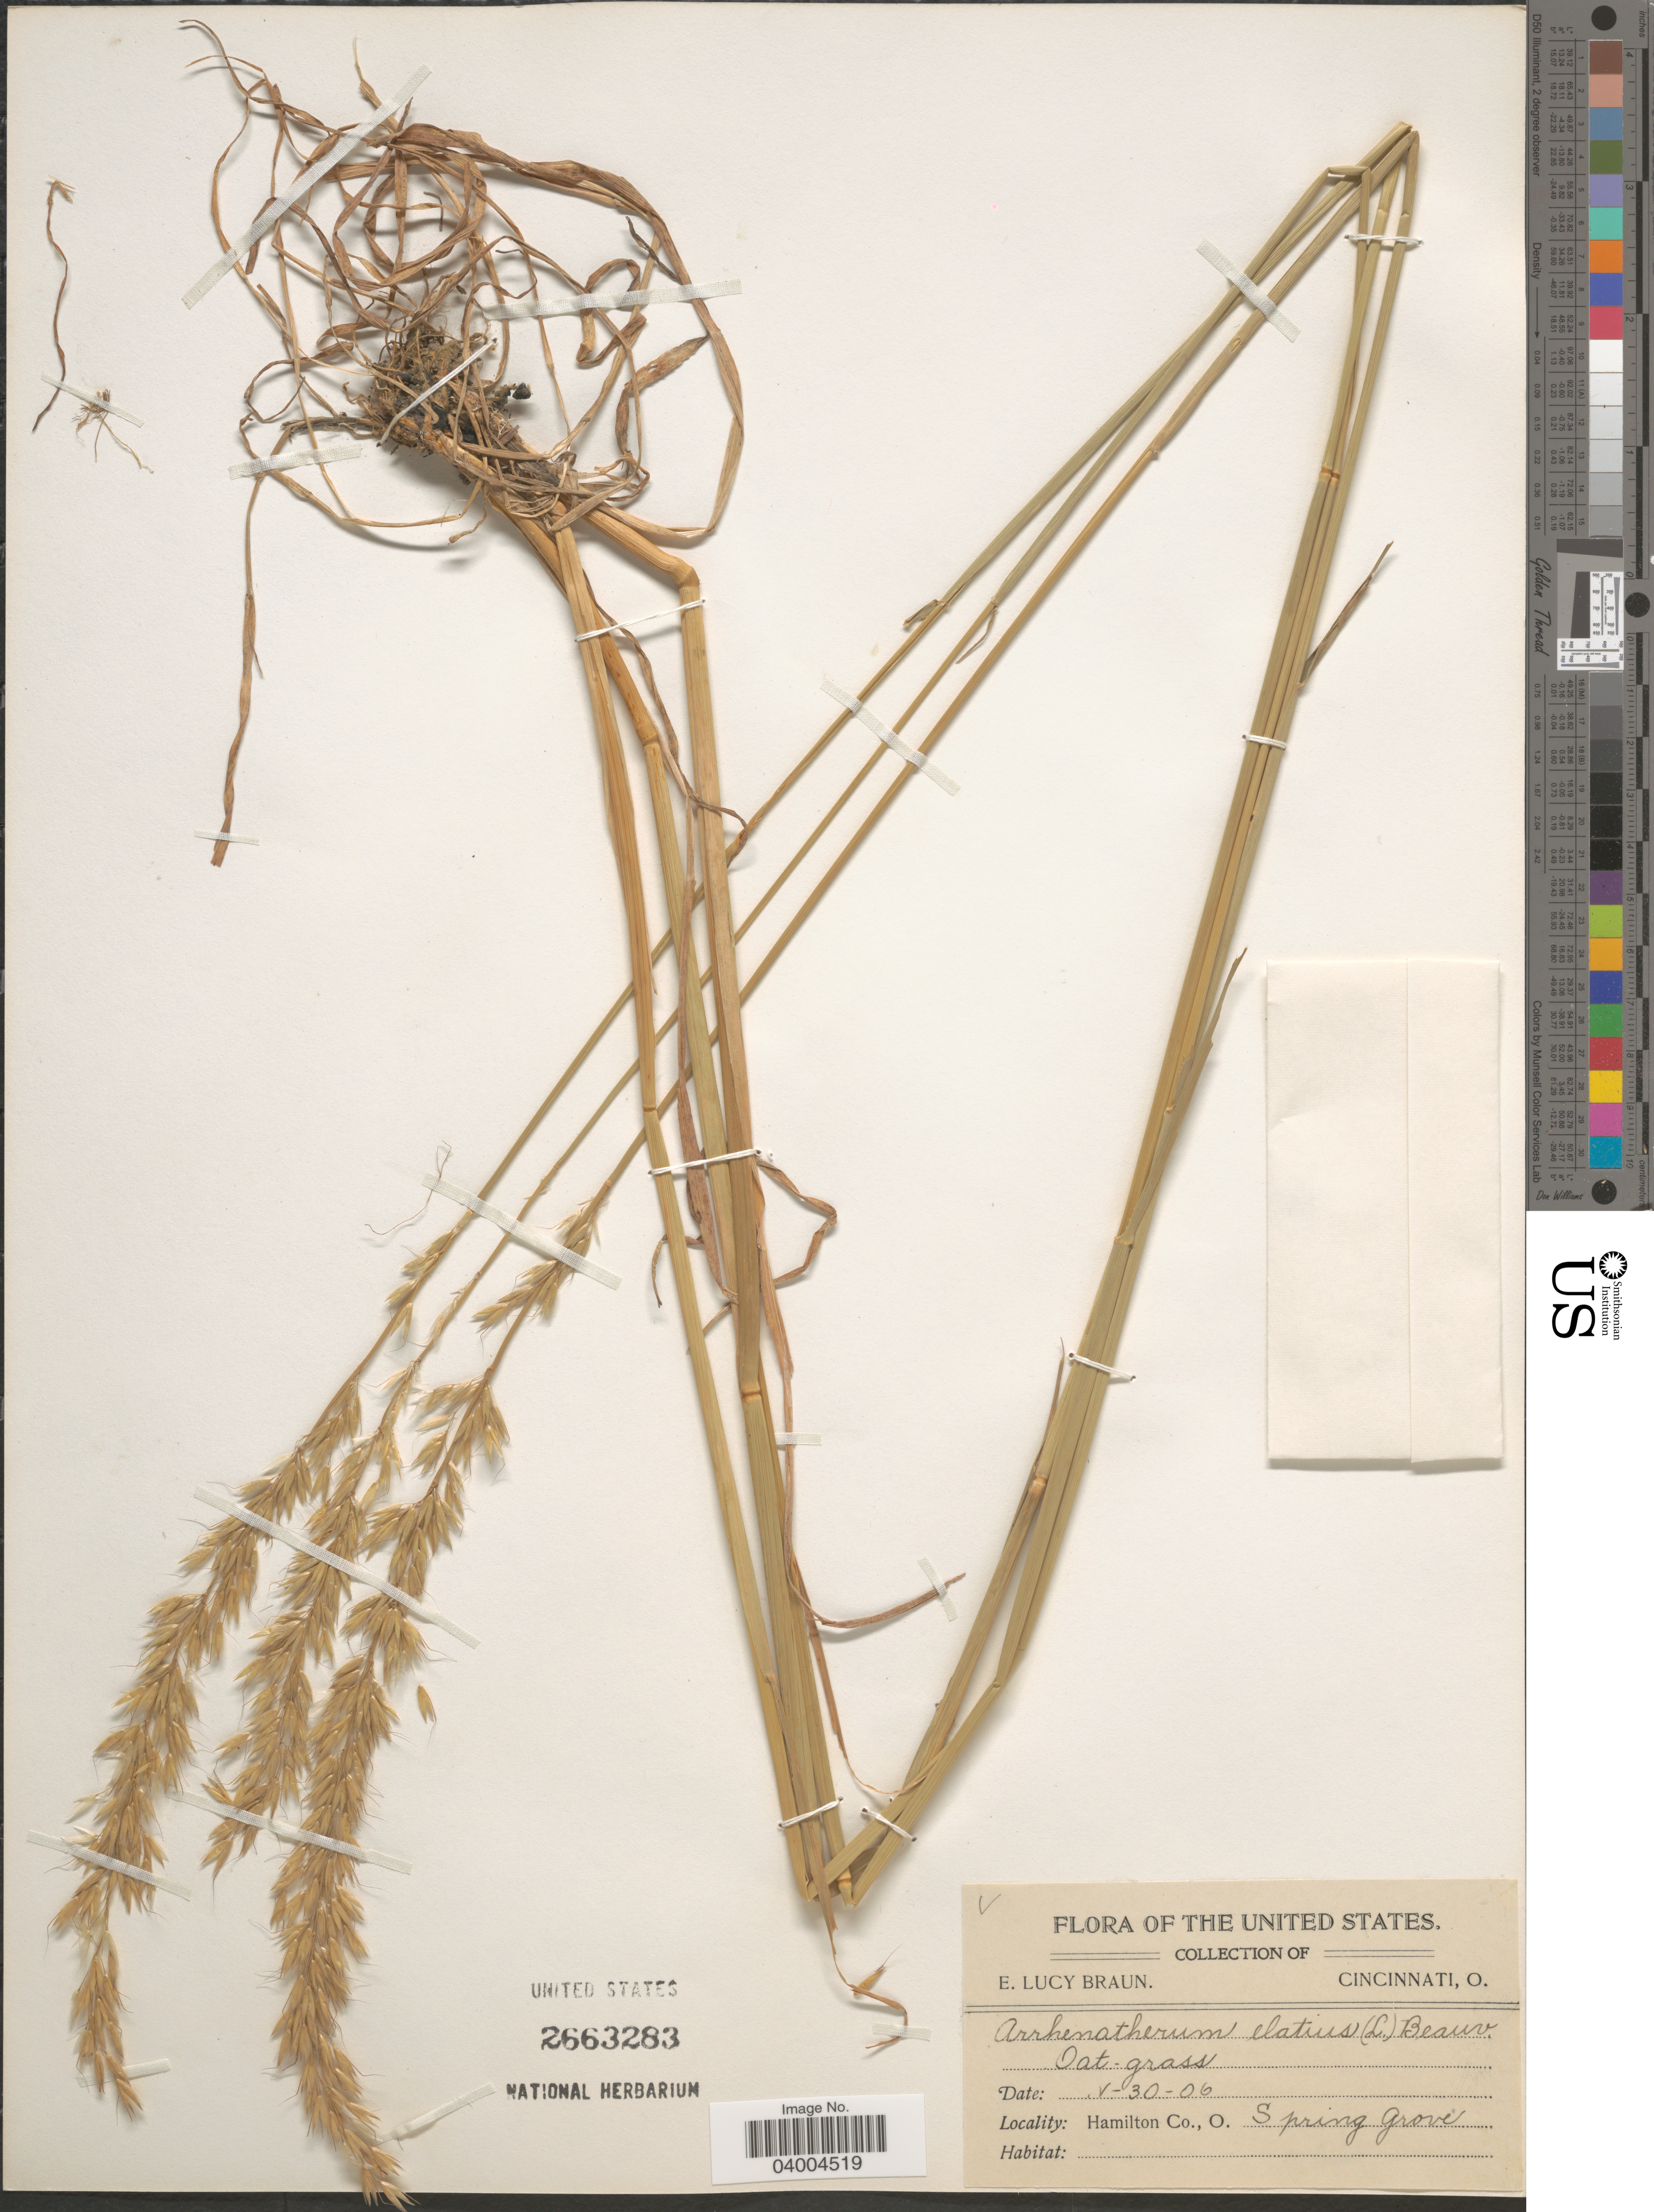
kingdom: Plantae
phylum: Tracheophyta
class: Liliopsida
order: Poales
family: Poaceae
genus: Arrhenatherum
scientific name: Arrhenatherum elatius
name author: (L.) J. Presl & C. Presl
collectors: E. L. Braun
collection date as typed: Transcribed d/m/y: 30/5/6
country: United States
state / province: Ohio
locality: Hamilton Co., Spring Grove.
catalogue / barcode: US 2663283